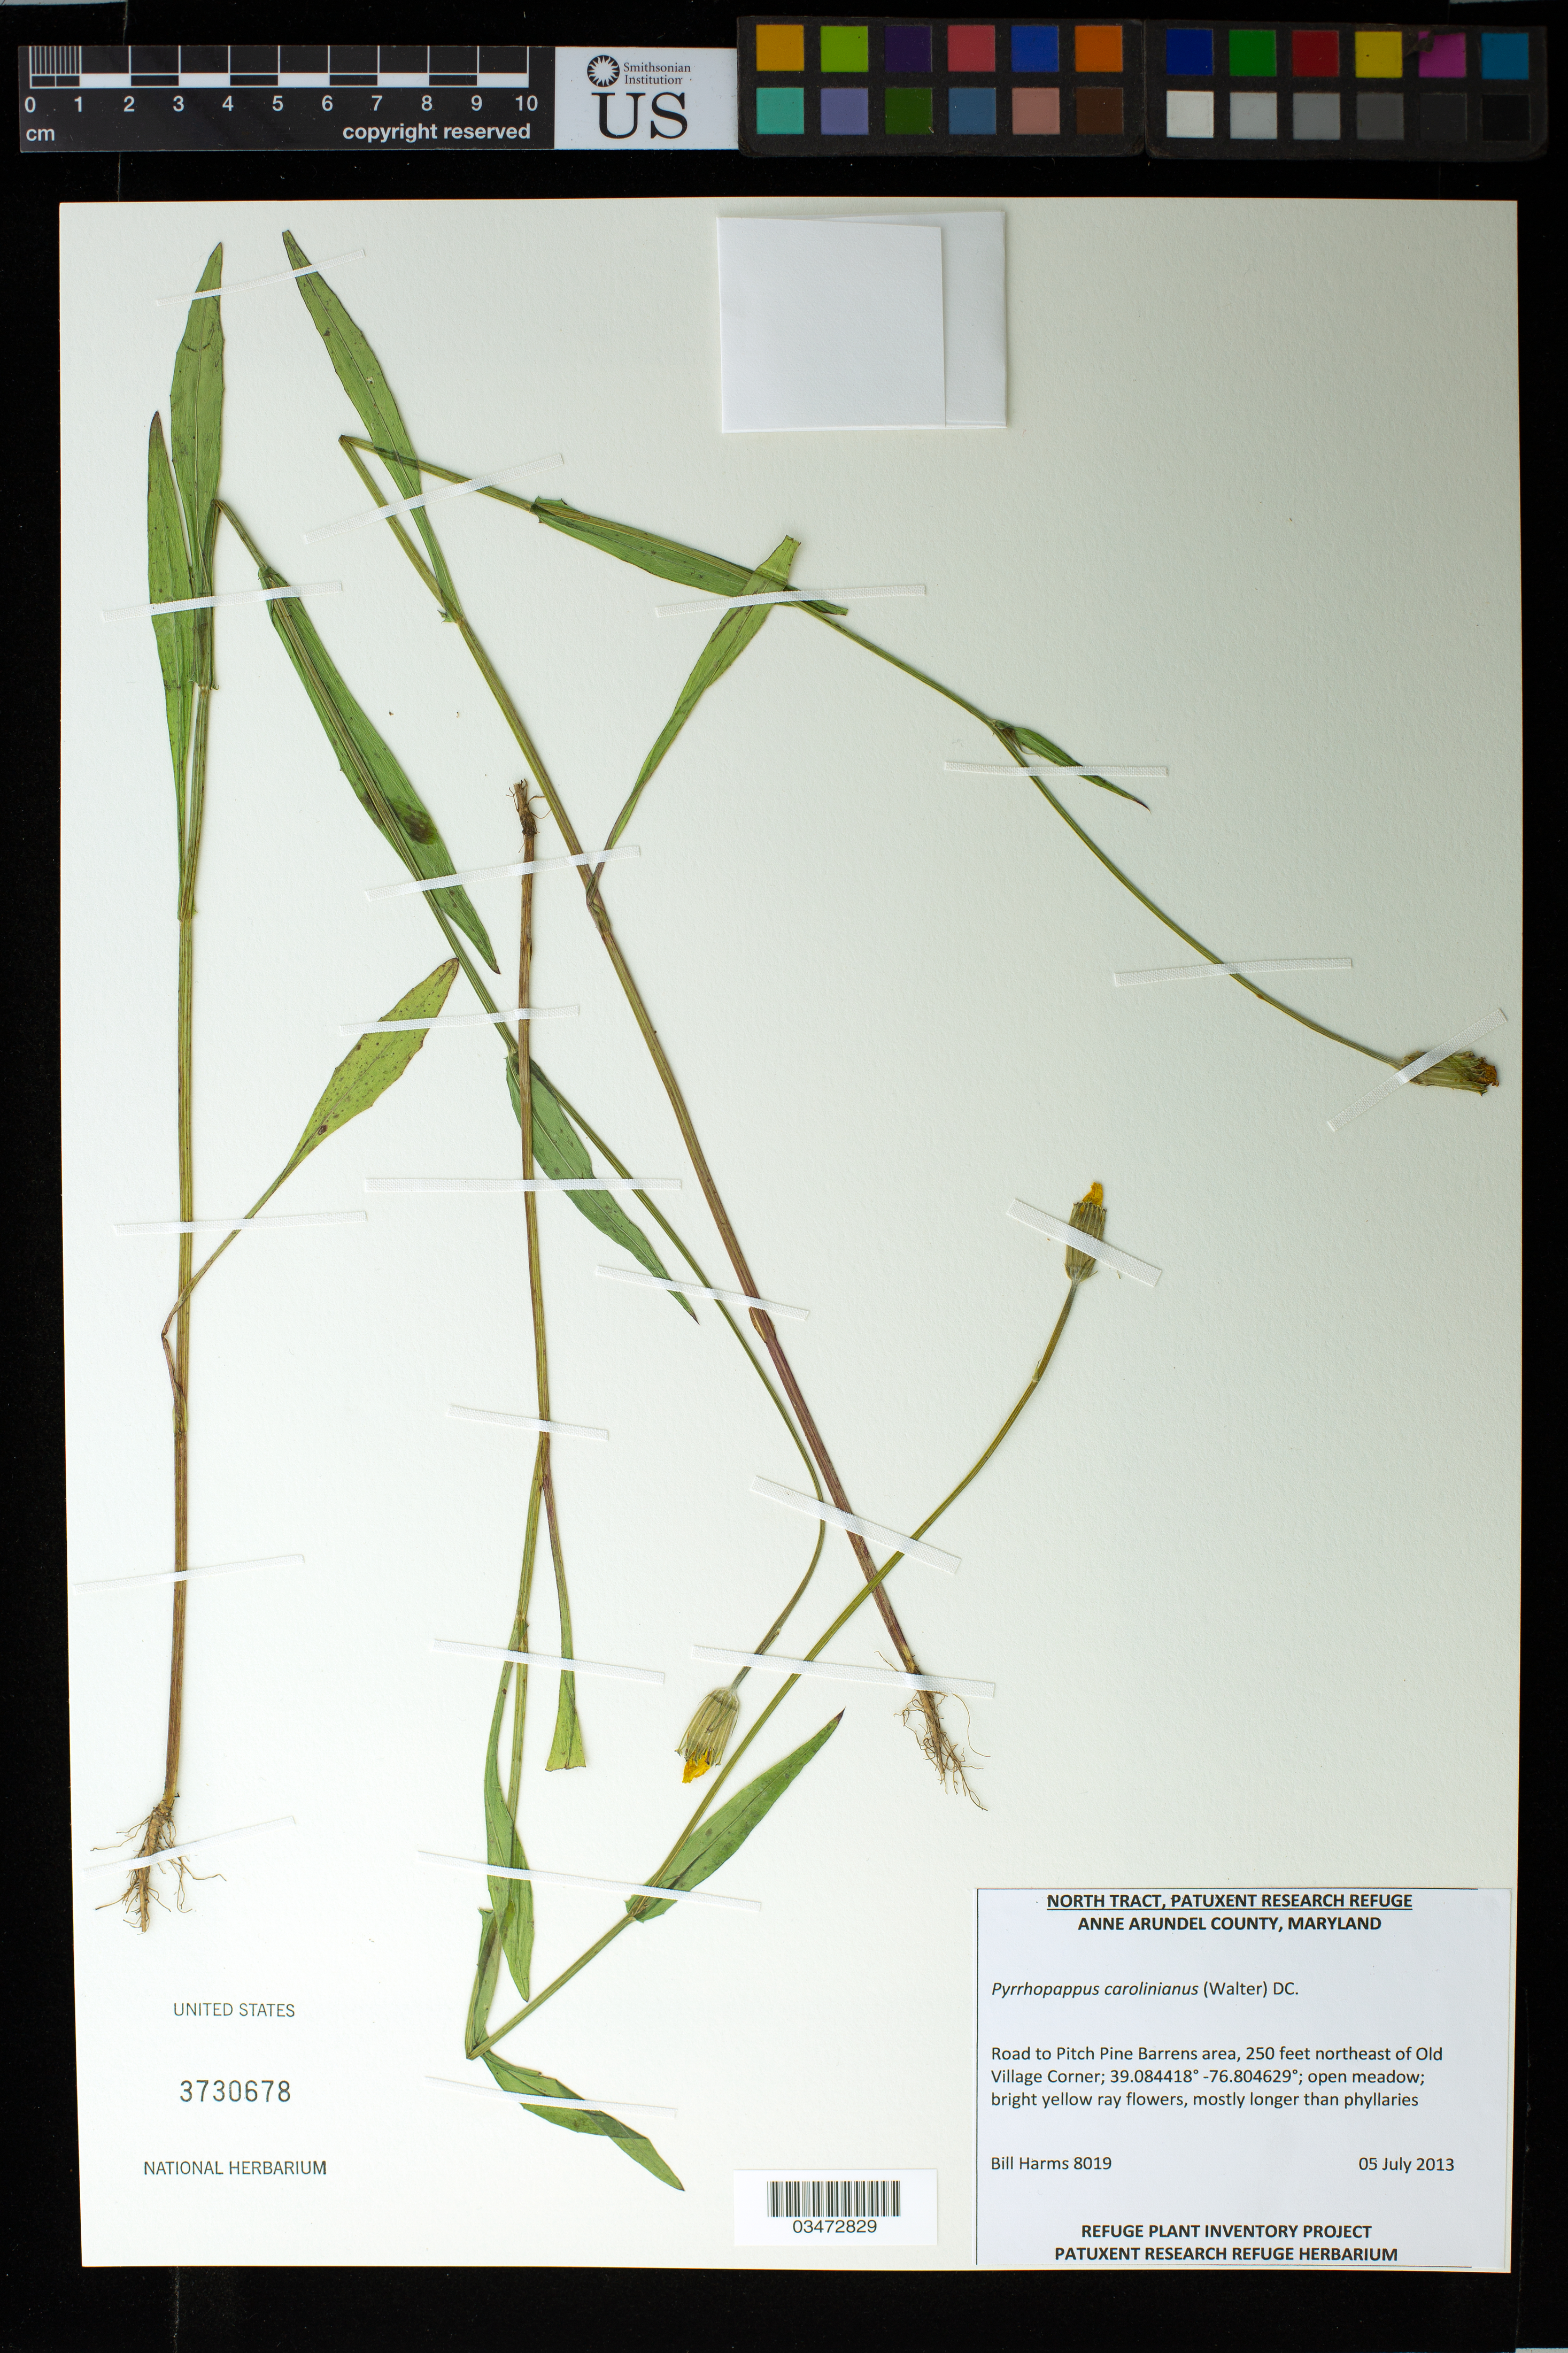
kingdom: Plantae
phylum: Tracheophyta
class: Magnoliopsida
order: Asterales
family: Asteraceae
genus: Pyrrhopappus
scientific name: Pyrrhopappus carolinianus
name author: (Walter) DC.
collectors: B. Harms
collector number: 8019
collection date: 2013-07-05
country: United States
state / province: Maryland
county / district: Anne Arundel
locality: Road to Pitch Pine Barrens area, 250 feet northeast of Old Village Corner; open meadow; bright yellow ray flowers, mostly longer than phyllaries.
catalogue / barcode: US 3730678